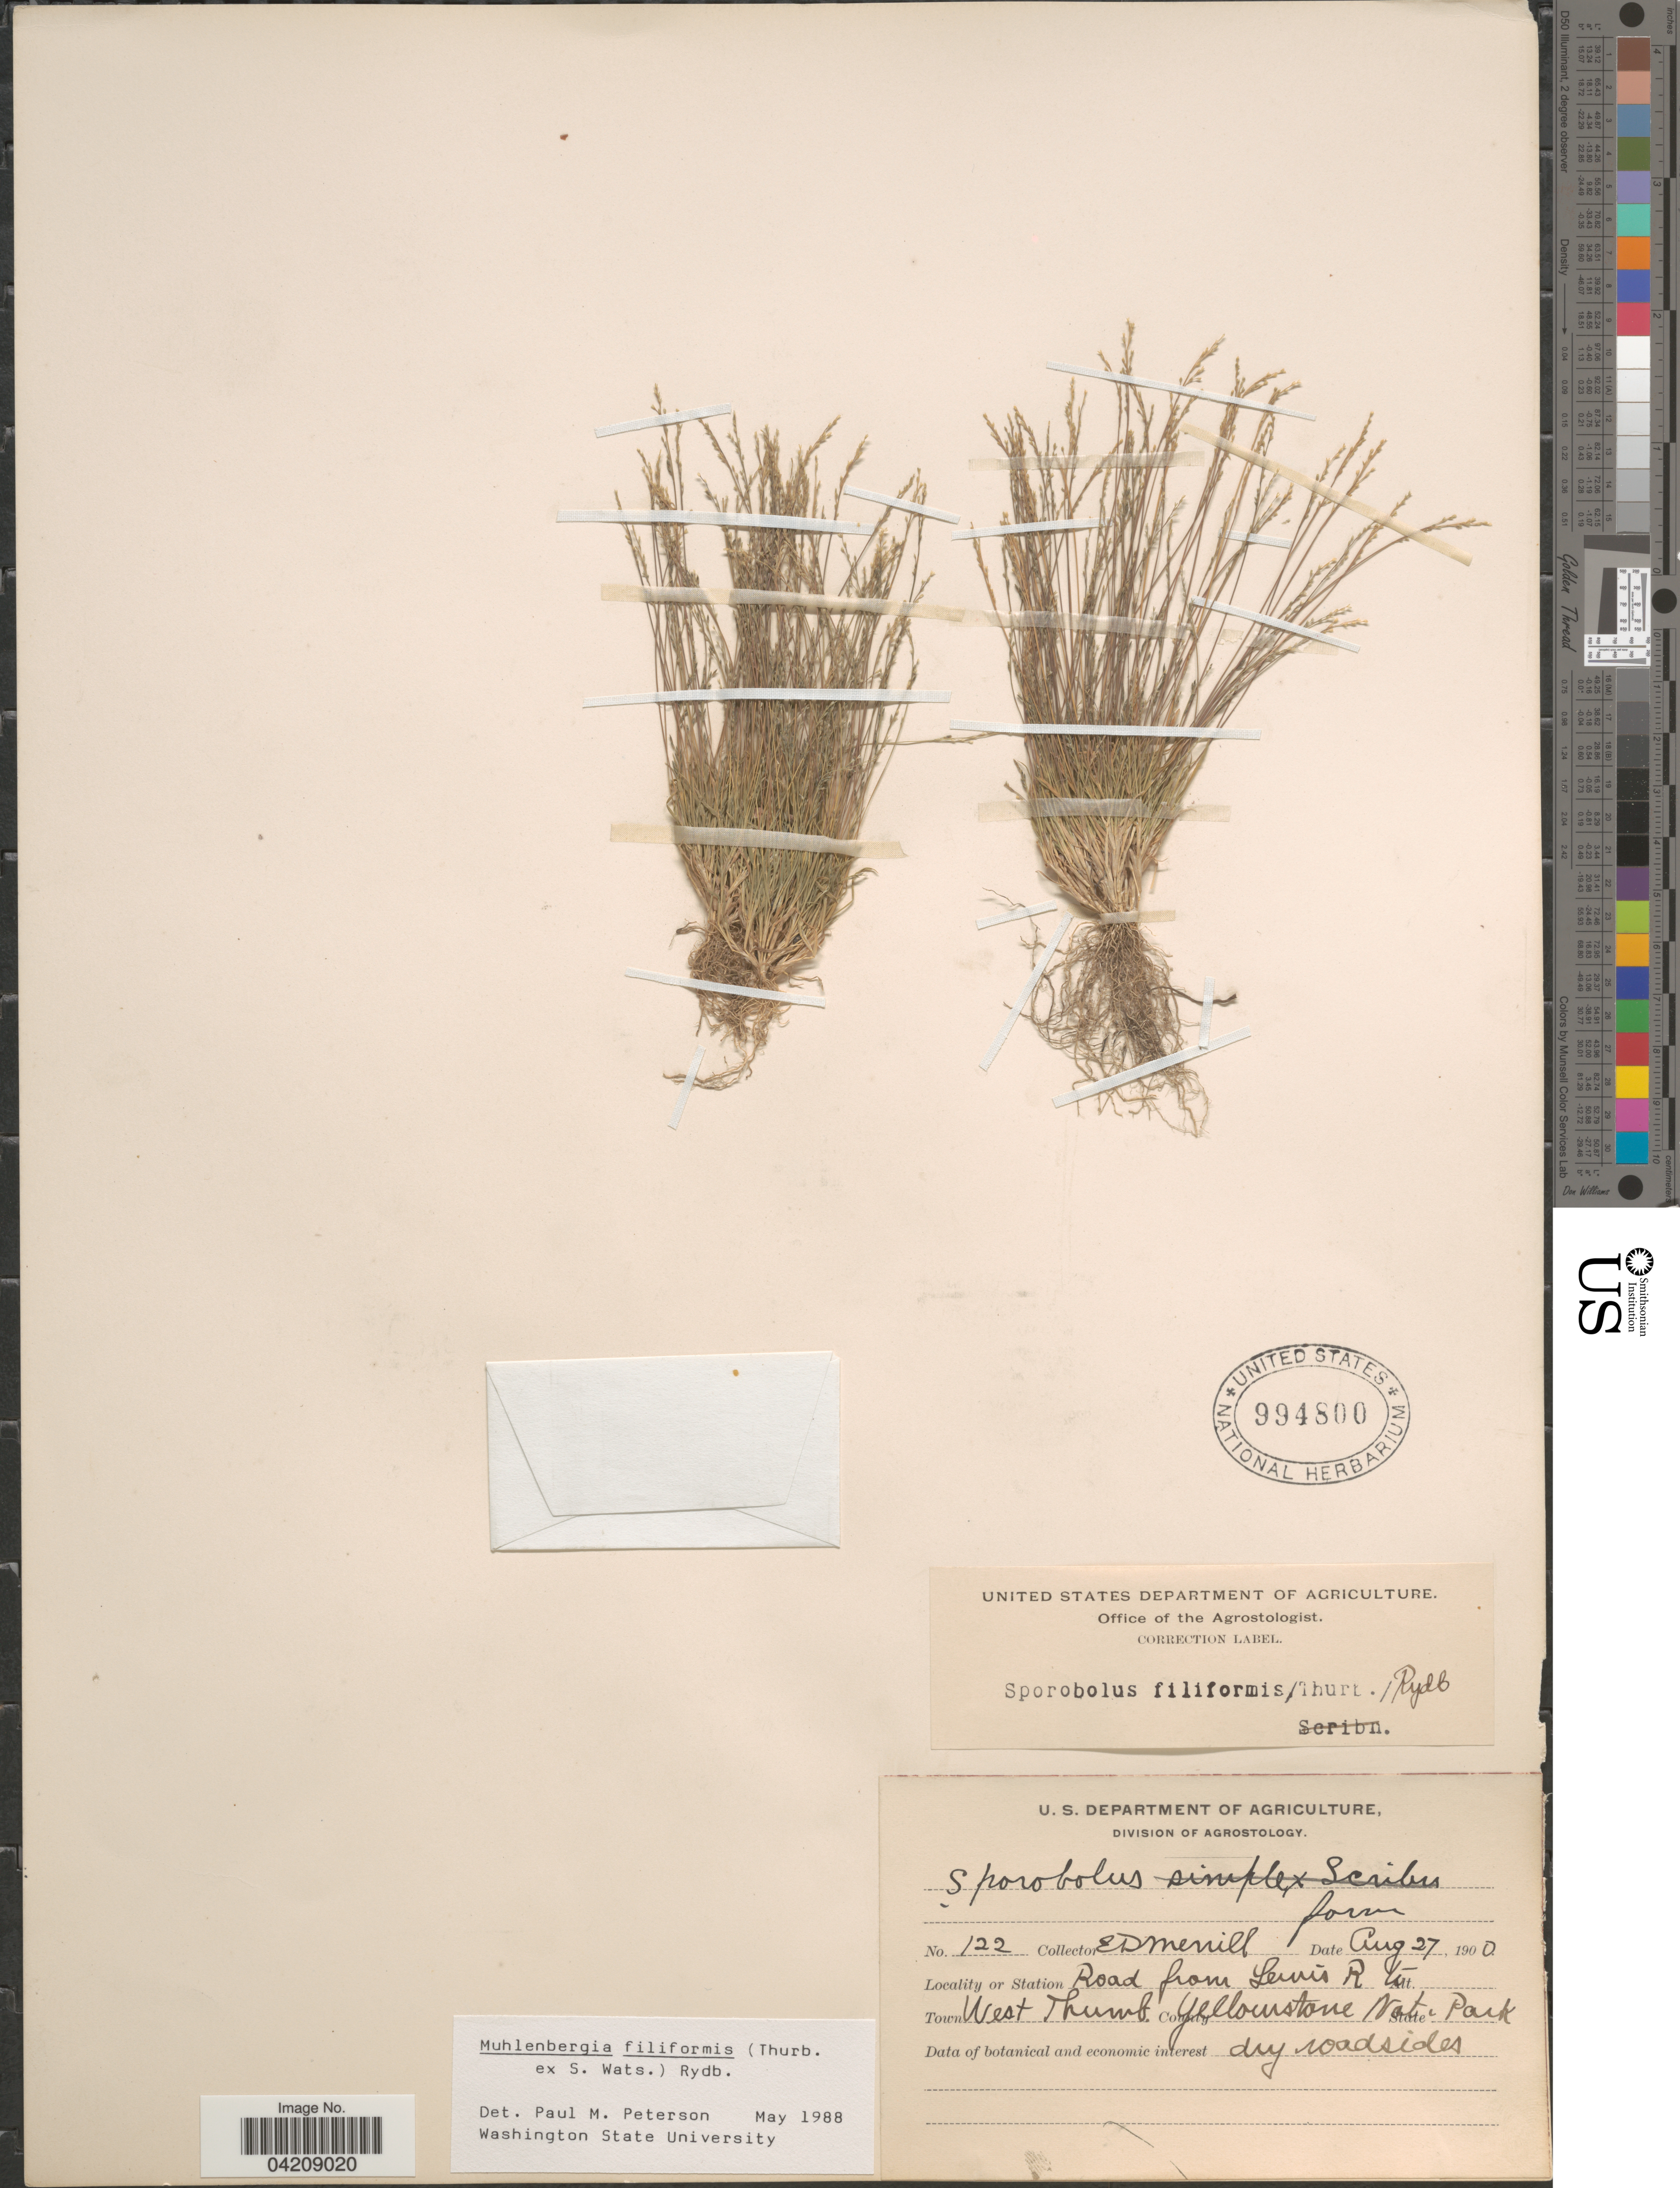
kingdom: Plantae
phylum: Tracheophyta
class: Liliopsida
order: Poales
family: Poaceae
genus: Muhlenbergia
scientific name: Muhlenbergia filiformis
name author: (Thurb. ex S. Watson) Rydb.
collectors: E. D. Merrill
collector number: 122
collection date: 1900-08-27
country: United States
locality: Road from Lewis R to West Thumb. Yellowstone Nat. Park.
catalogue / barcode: US 994800